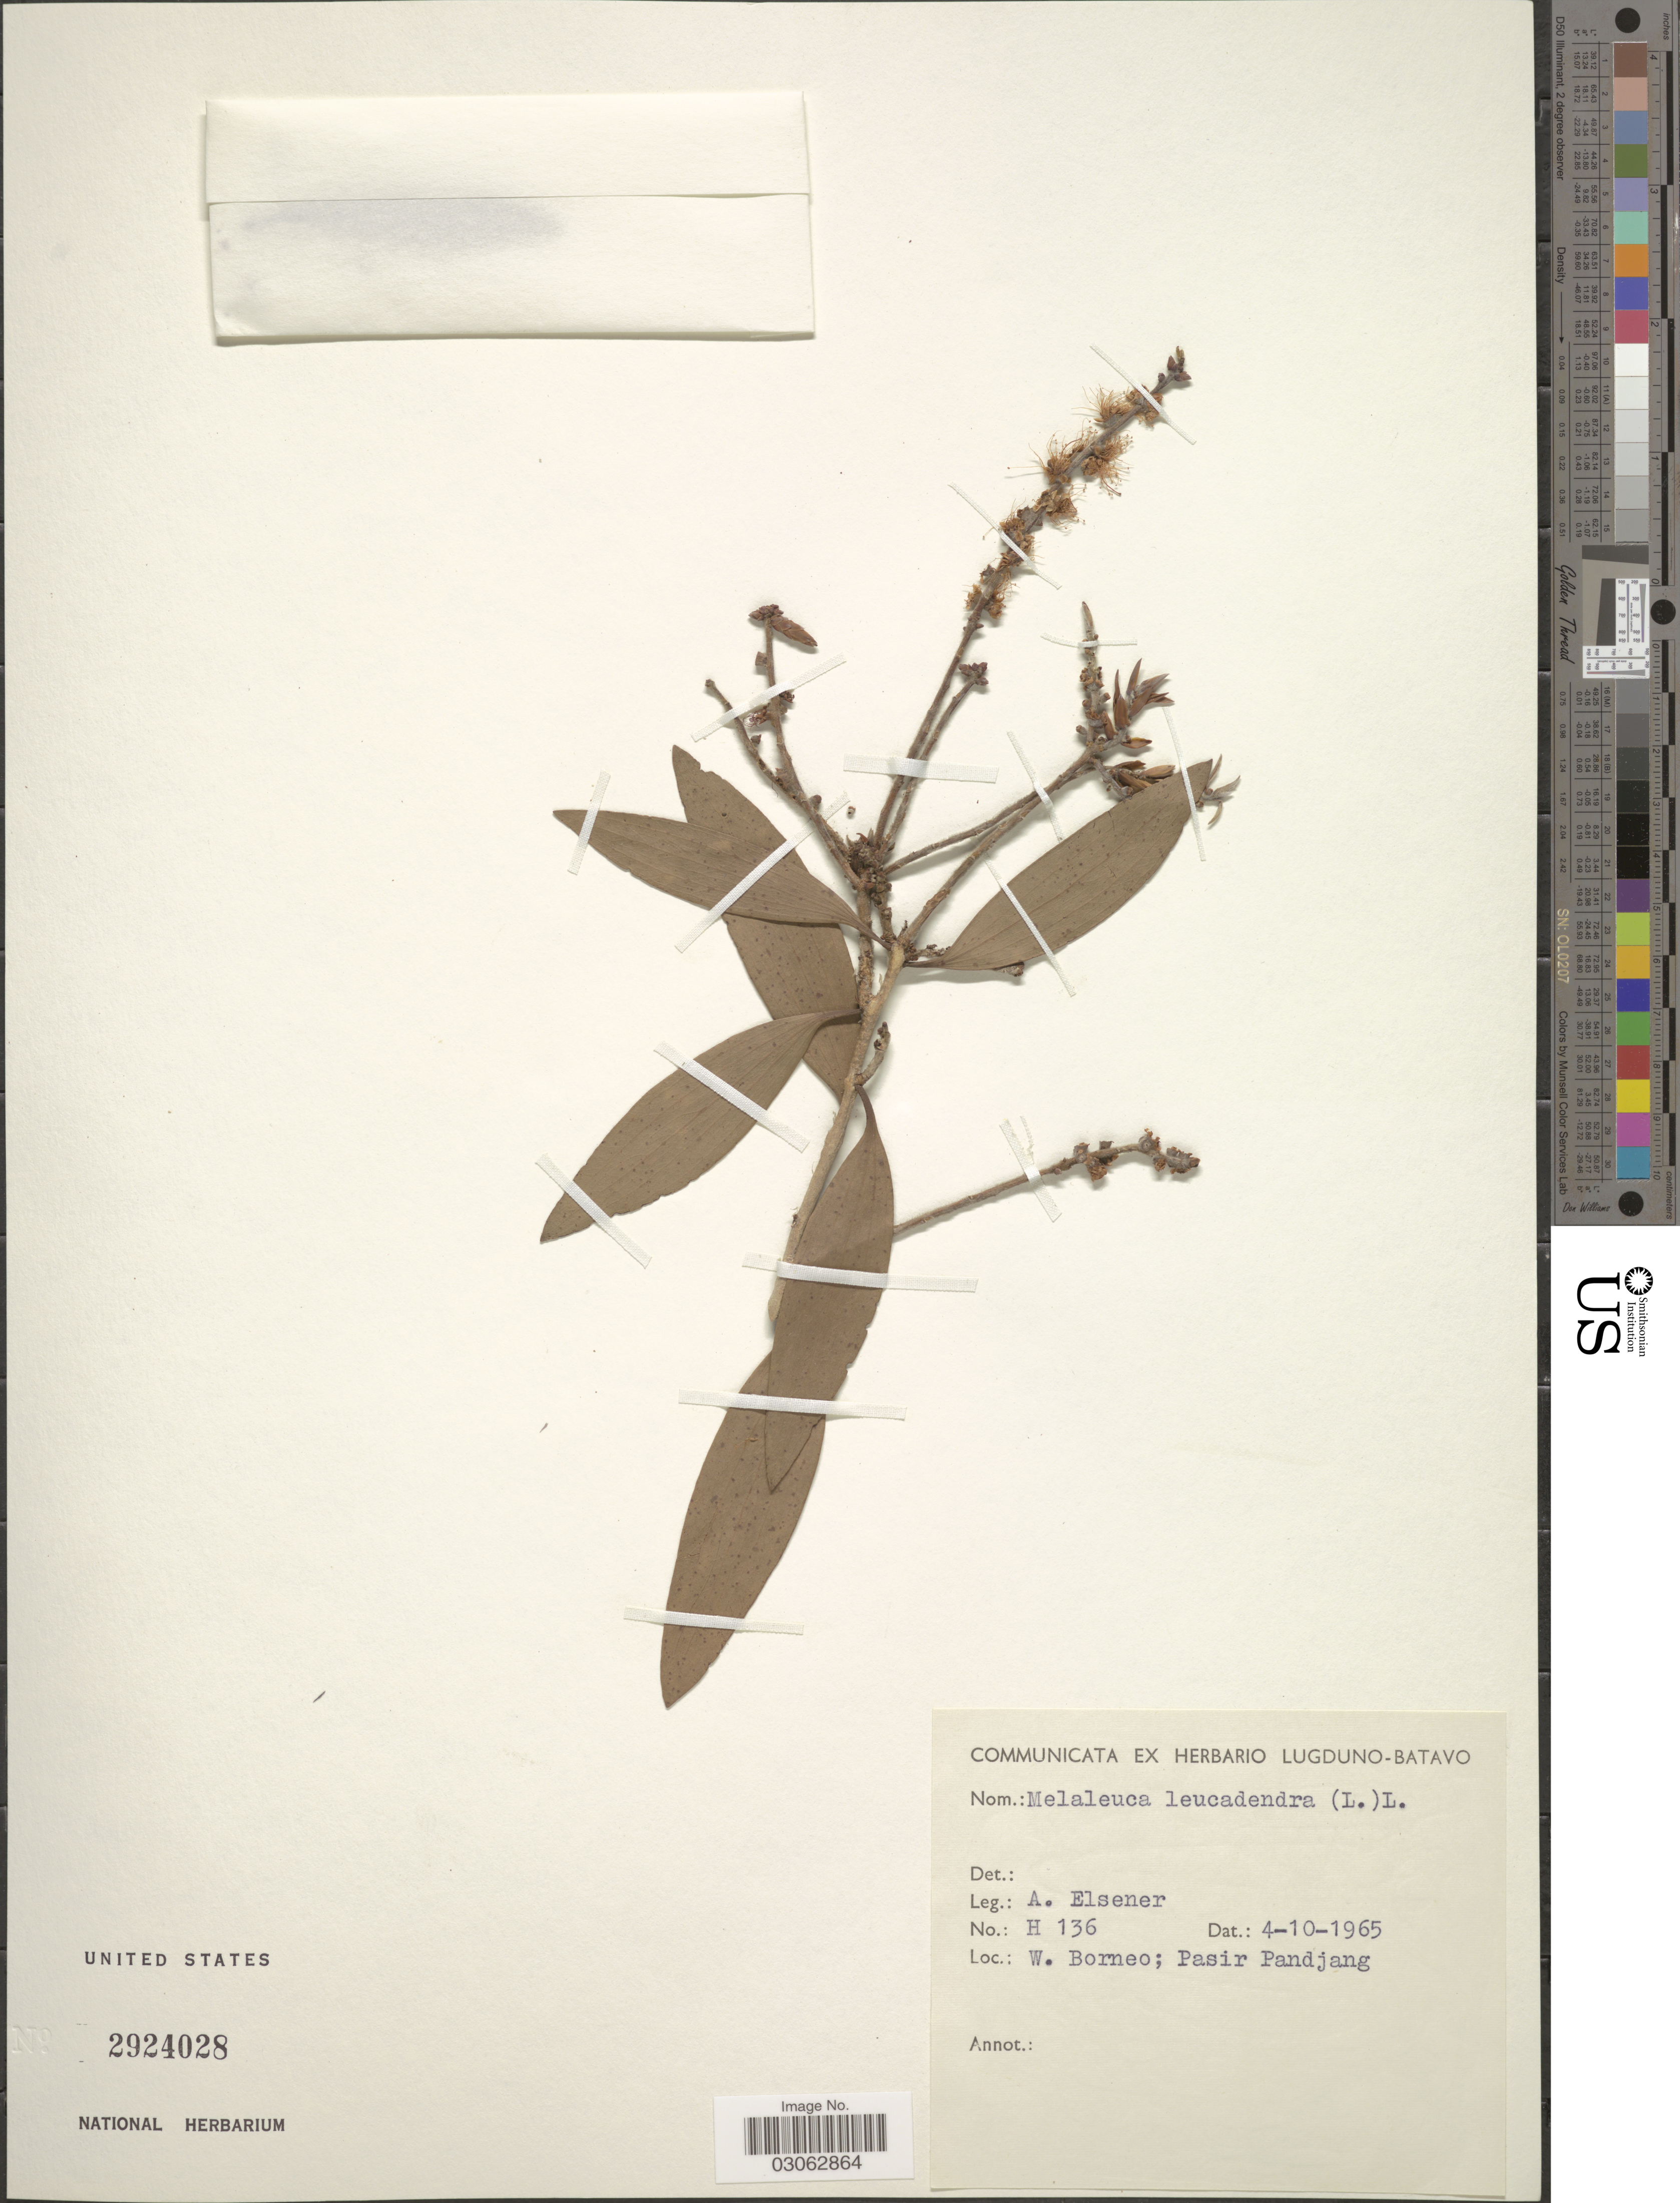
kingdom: Plantae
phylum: Tracheophyta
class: Magnoliopsida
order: Myrtales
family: Myrtaceae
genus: Melaleuca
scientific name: Melaleuca leucadendra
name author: (L.) L.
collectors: A. Elsener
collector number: H 136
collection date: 1965-10-04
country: Singapore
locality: W. Borneo; Pasir Pandjang.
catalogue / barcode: US 2924028